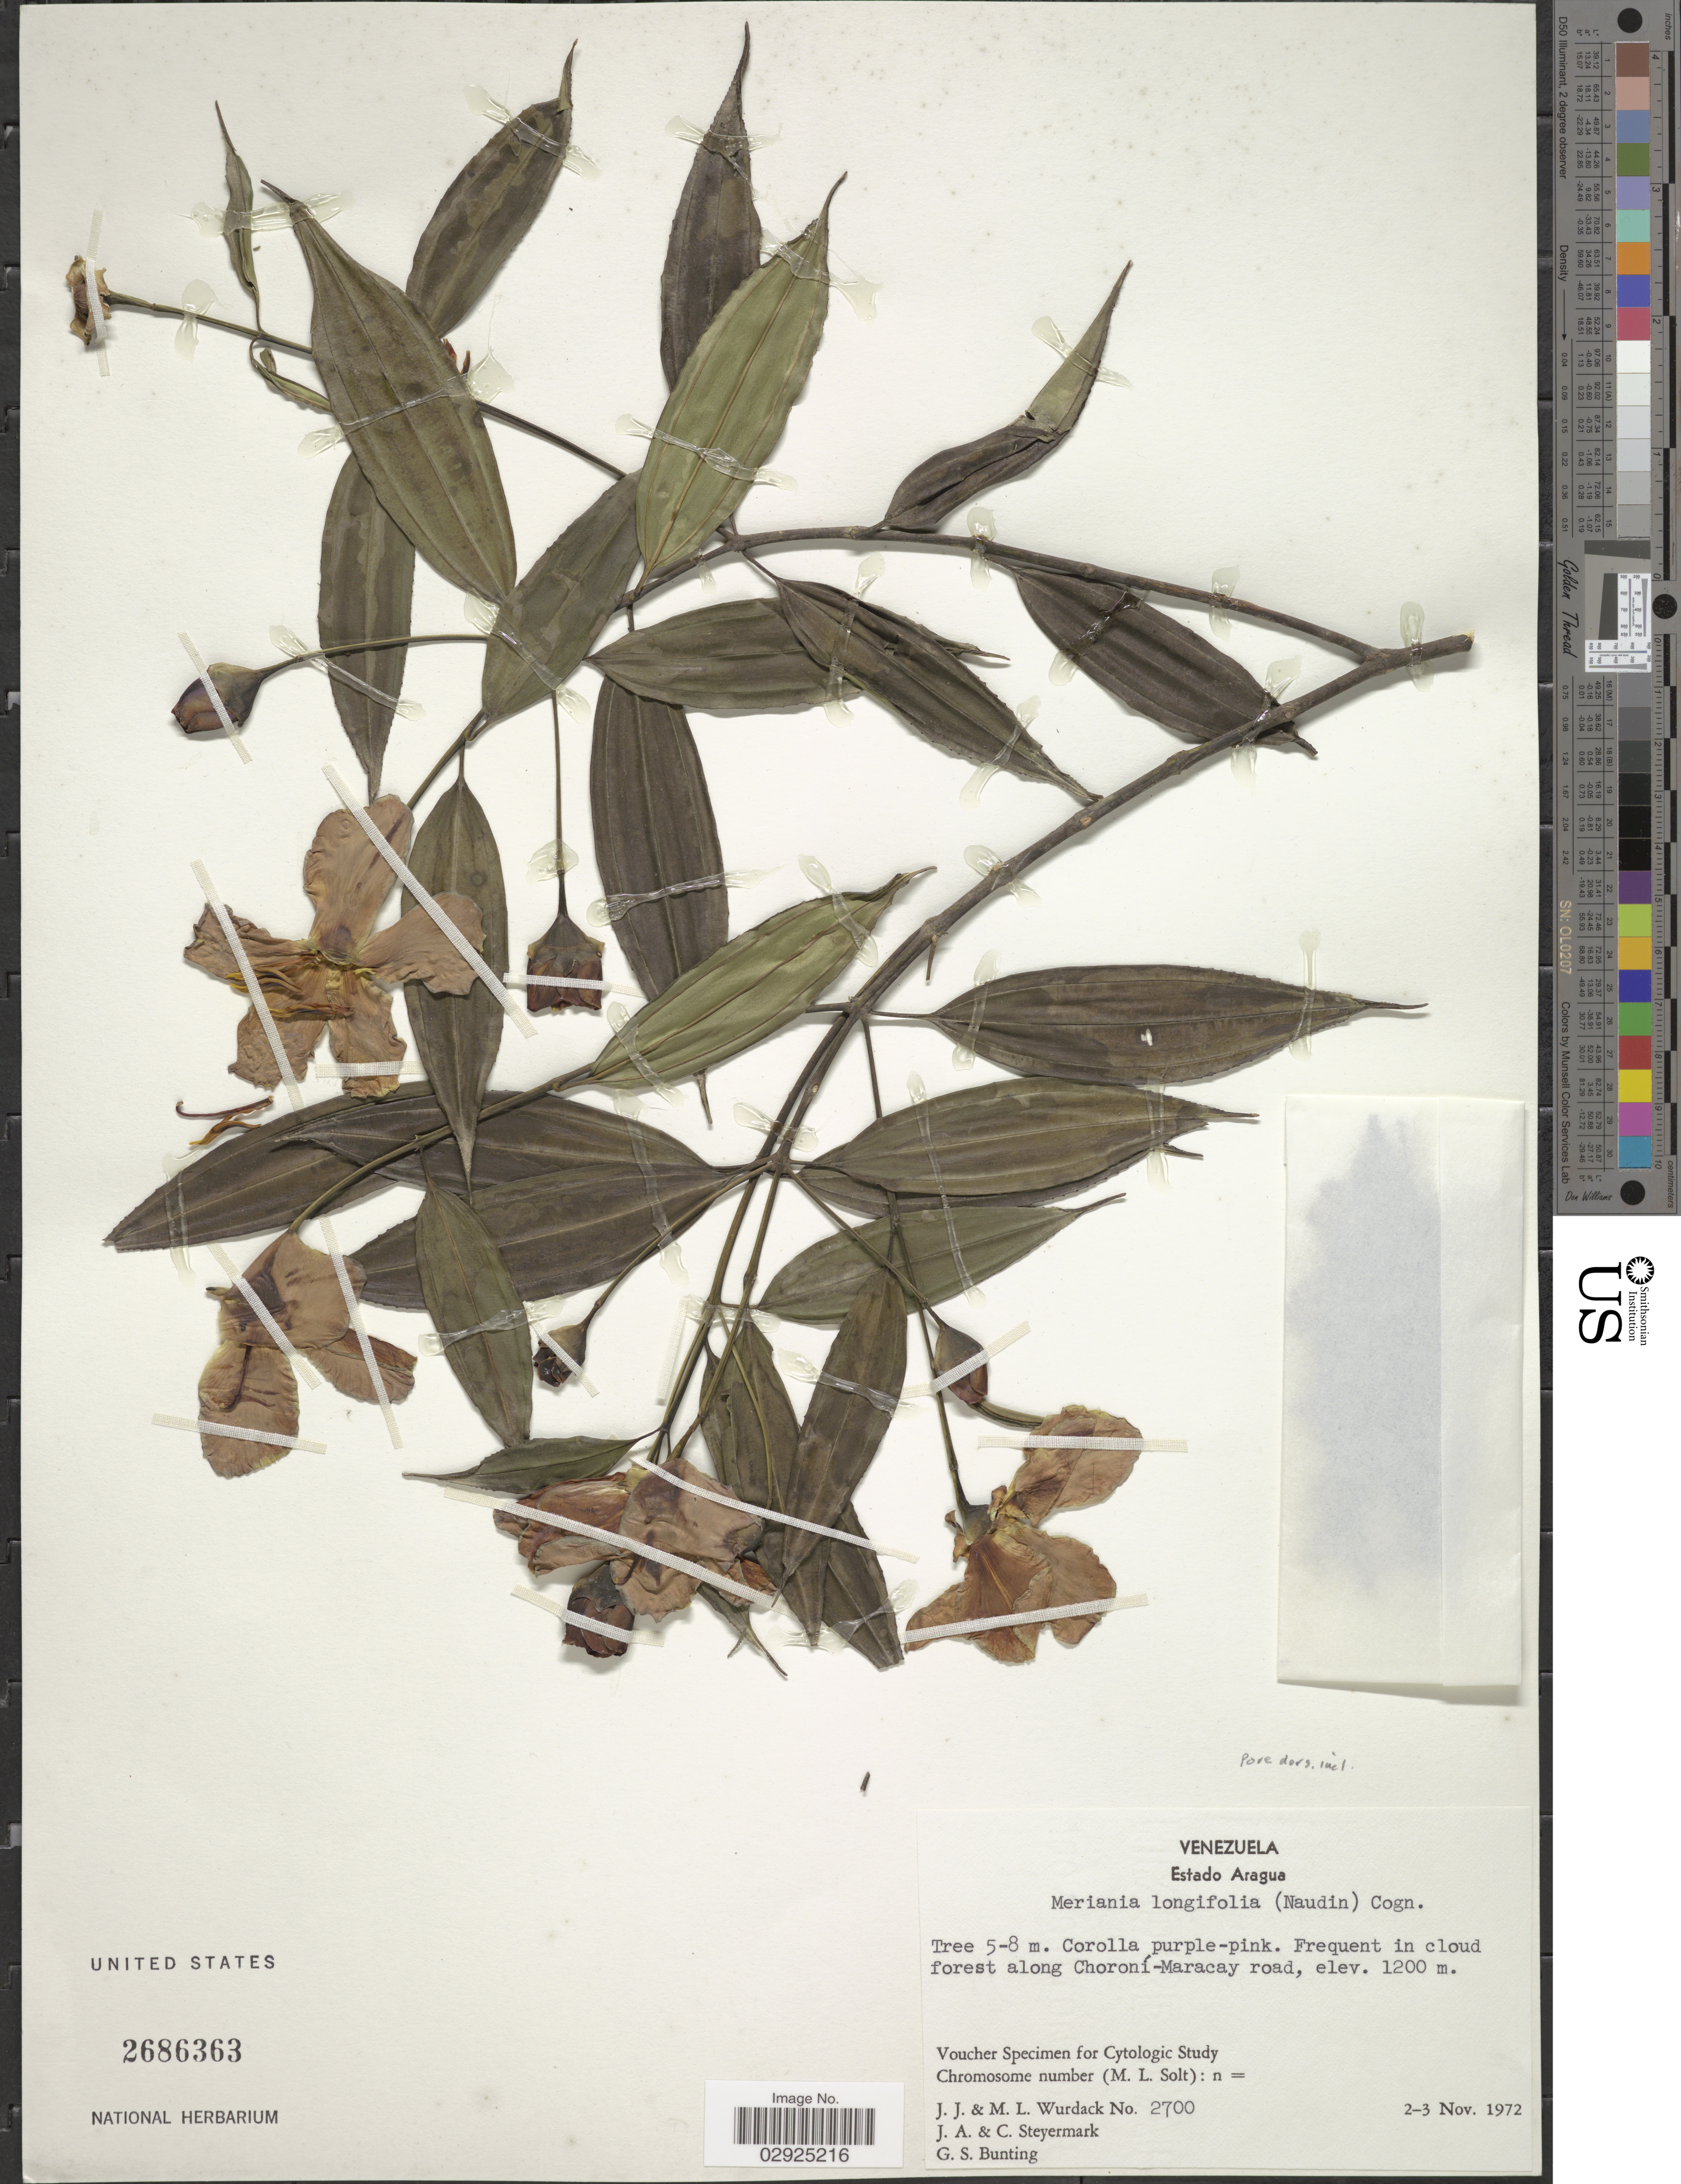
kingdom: Plantae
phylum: Tracheophyta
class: Magnoliopsida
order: Myrtales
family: Melastomataceae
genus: Meriania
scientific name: Meriania longifolia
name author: (Naudin) Cogn.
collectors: J. J. Wurdack, M. L. Wurdack, J. Steyermark & C. Steyermark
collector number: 2700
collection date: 1972-11-02/1972-11-03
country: Venezuela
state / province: Aragua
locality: Frequent in cloud forest along Choroní-Maracay road.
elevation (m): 1200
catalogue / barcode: US 2686363